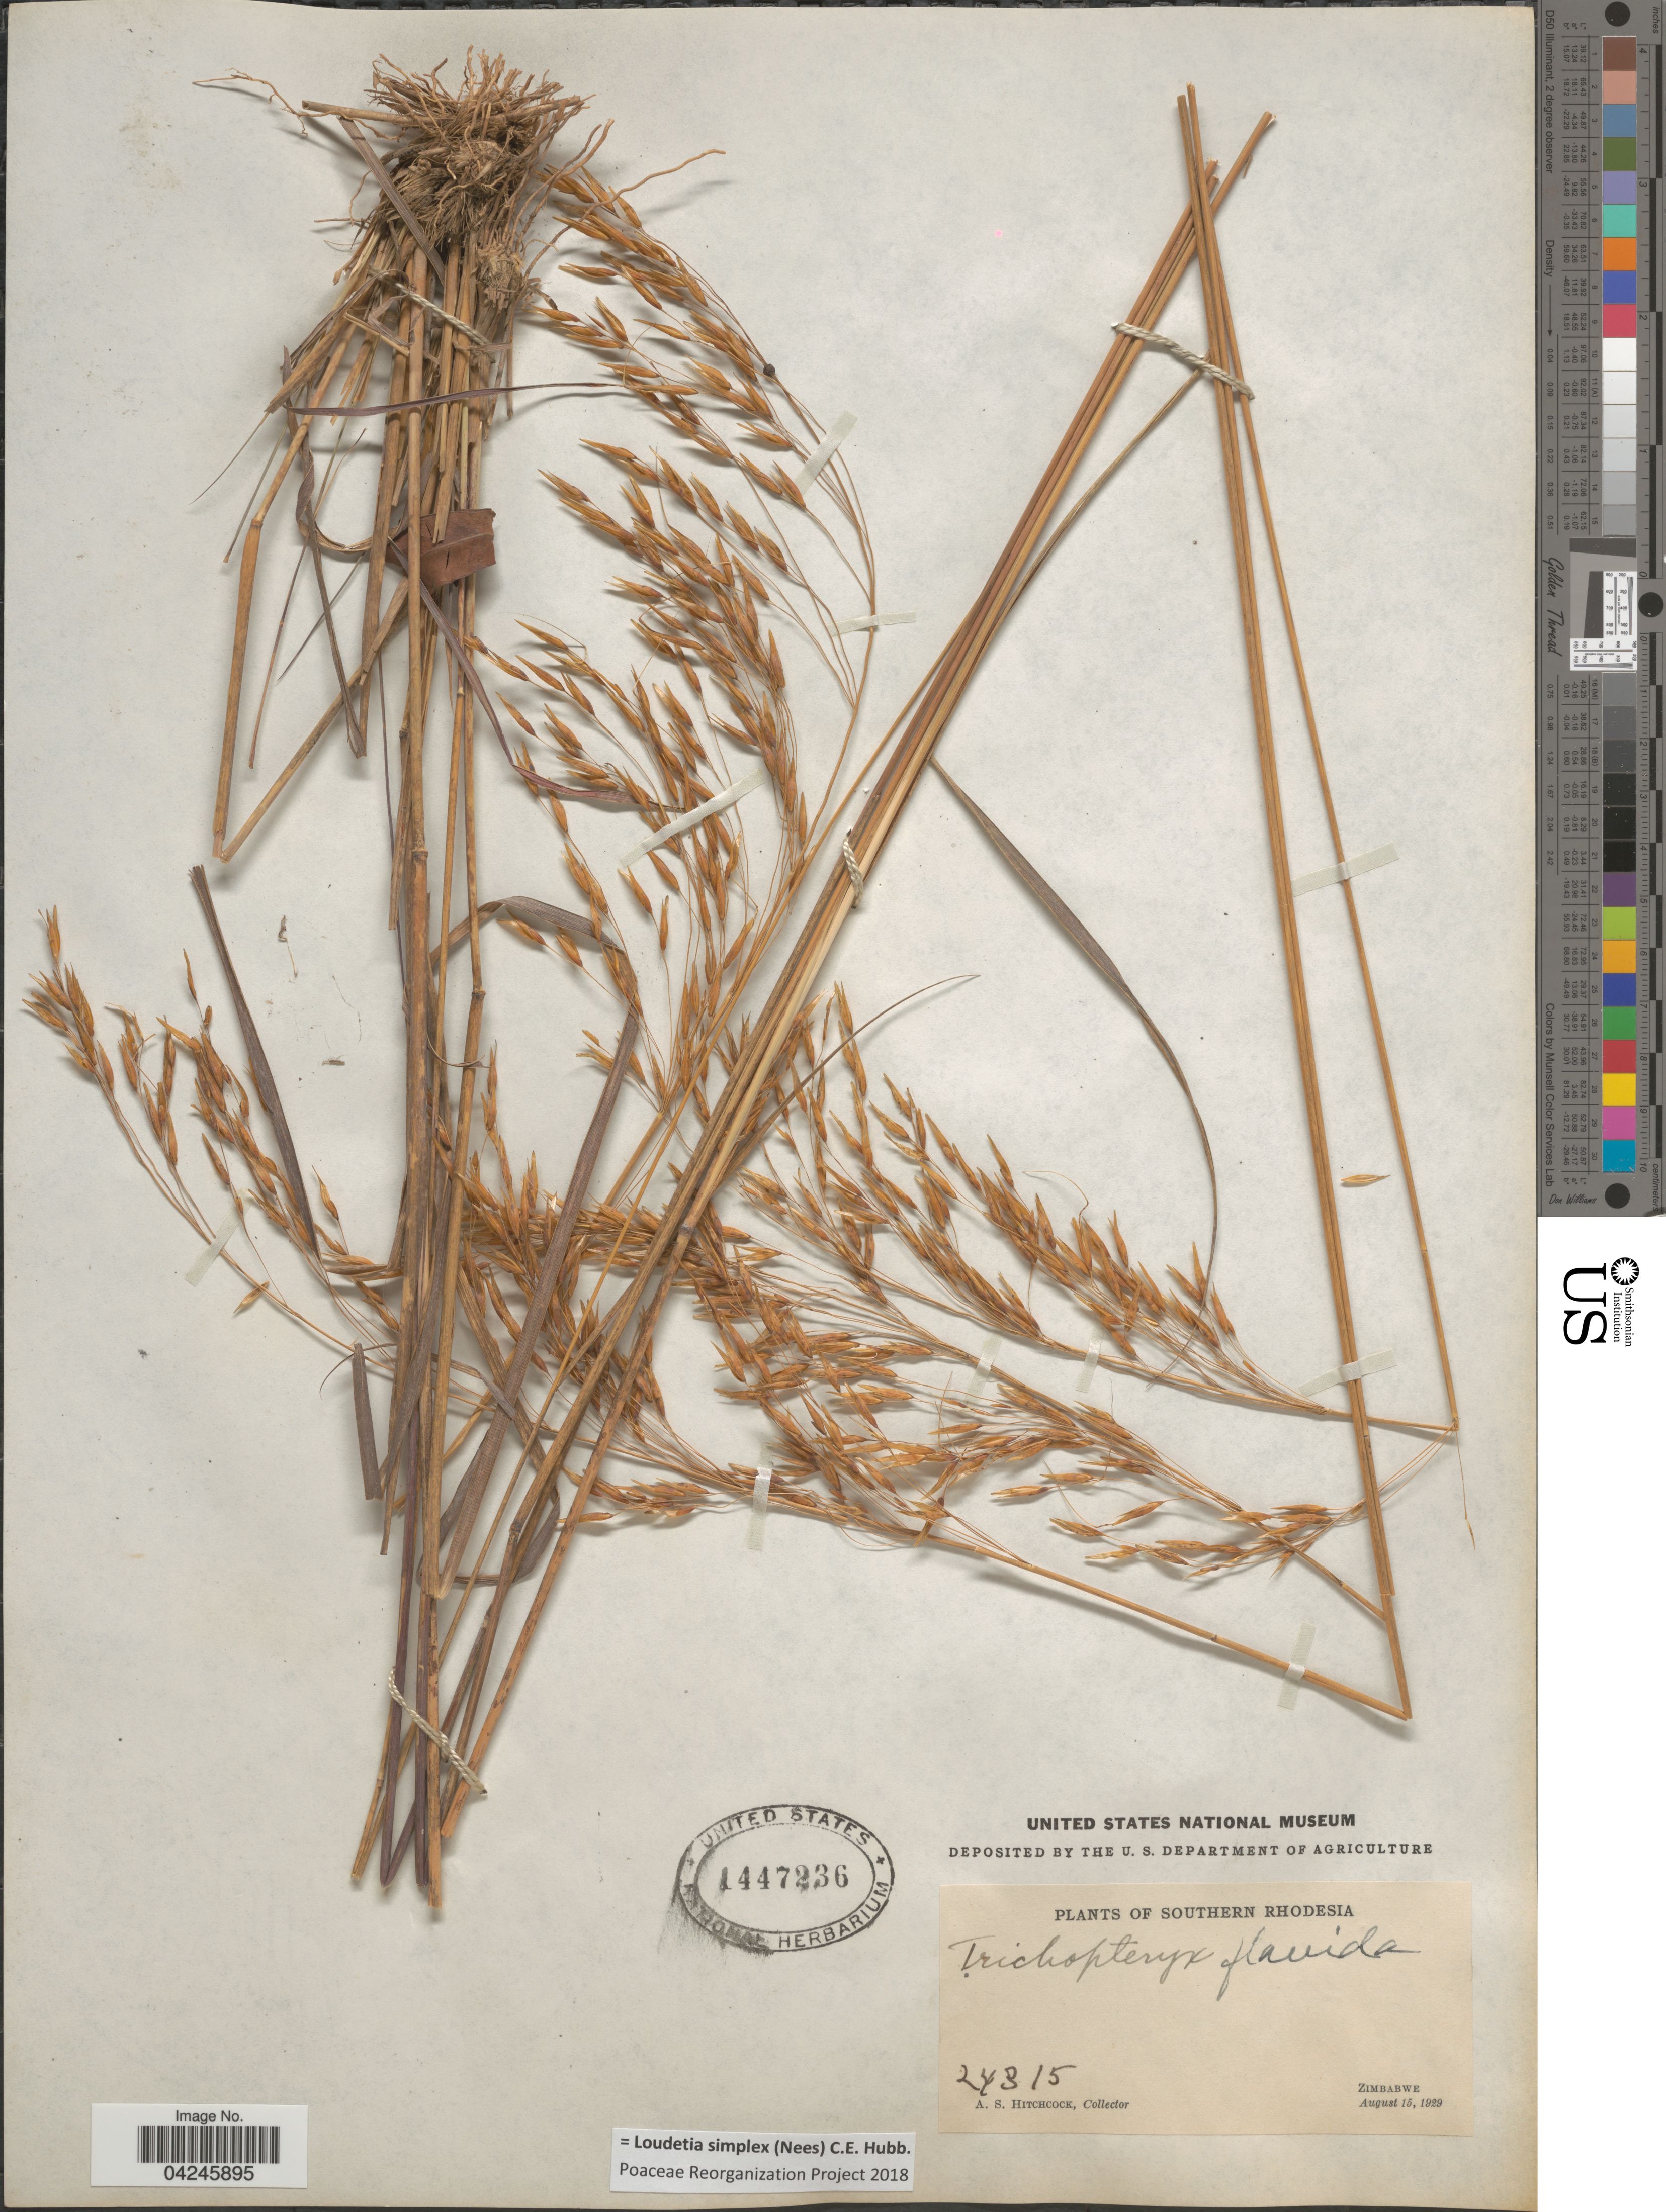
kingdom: Plantae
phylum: Tracheophyta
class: Liliopsida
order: Poales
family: Poaceae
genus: Loudetia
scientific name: Loudetia simplex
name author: (Nees) C.E. Hubb.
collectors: A. S. Hitchcock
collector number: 24315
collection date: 1929-08-15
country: Zimbabwe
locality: Southern Rhodesia.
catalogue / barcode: US 1447236